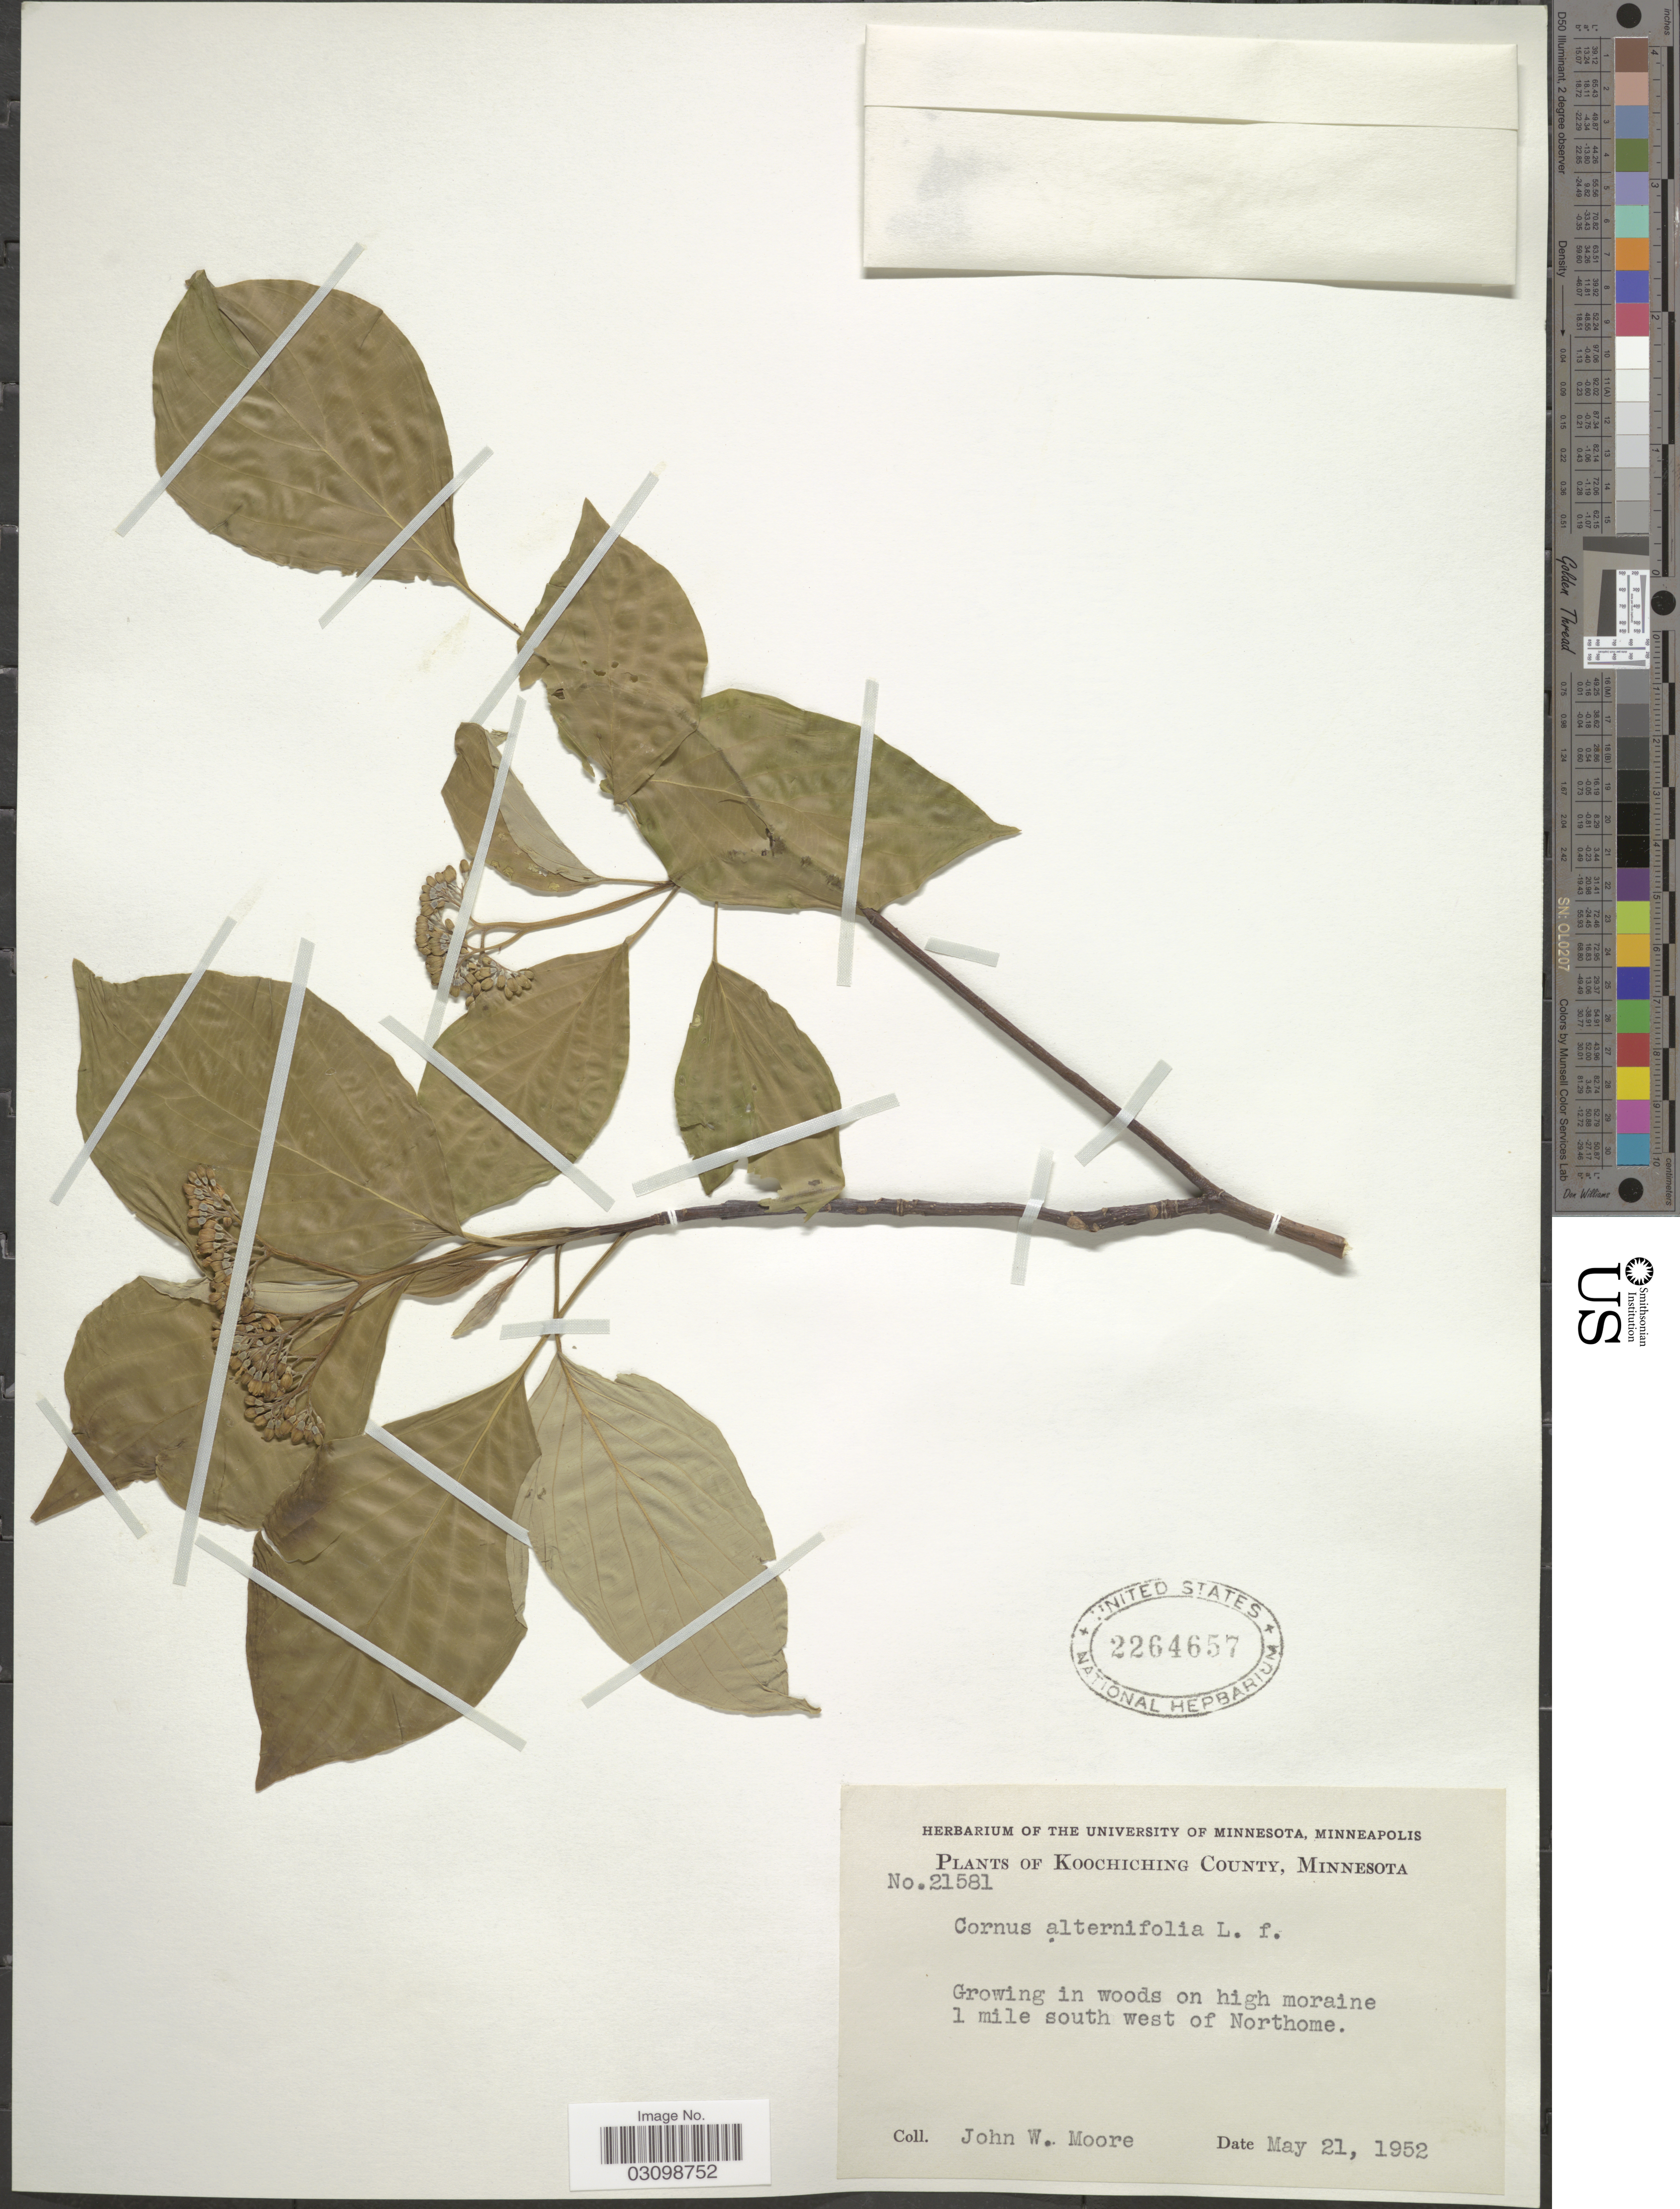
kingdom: Plantae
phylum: Tracheophyta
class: Magnoliopsida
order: Cornales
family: Cornaceae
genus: Cornus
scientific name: Cornus alternifolia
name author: L.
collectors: J. Moore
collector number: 21581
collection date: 1952-05-21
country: United States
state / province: Minnesota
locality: Koochihing County. On high moraine 1 mile south west of Northome.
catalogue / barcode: US 2264657